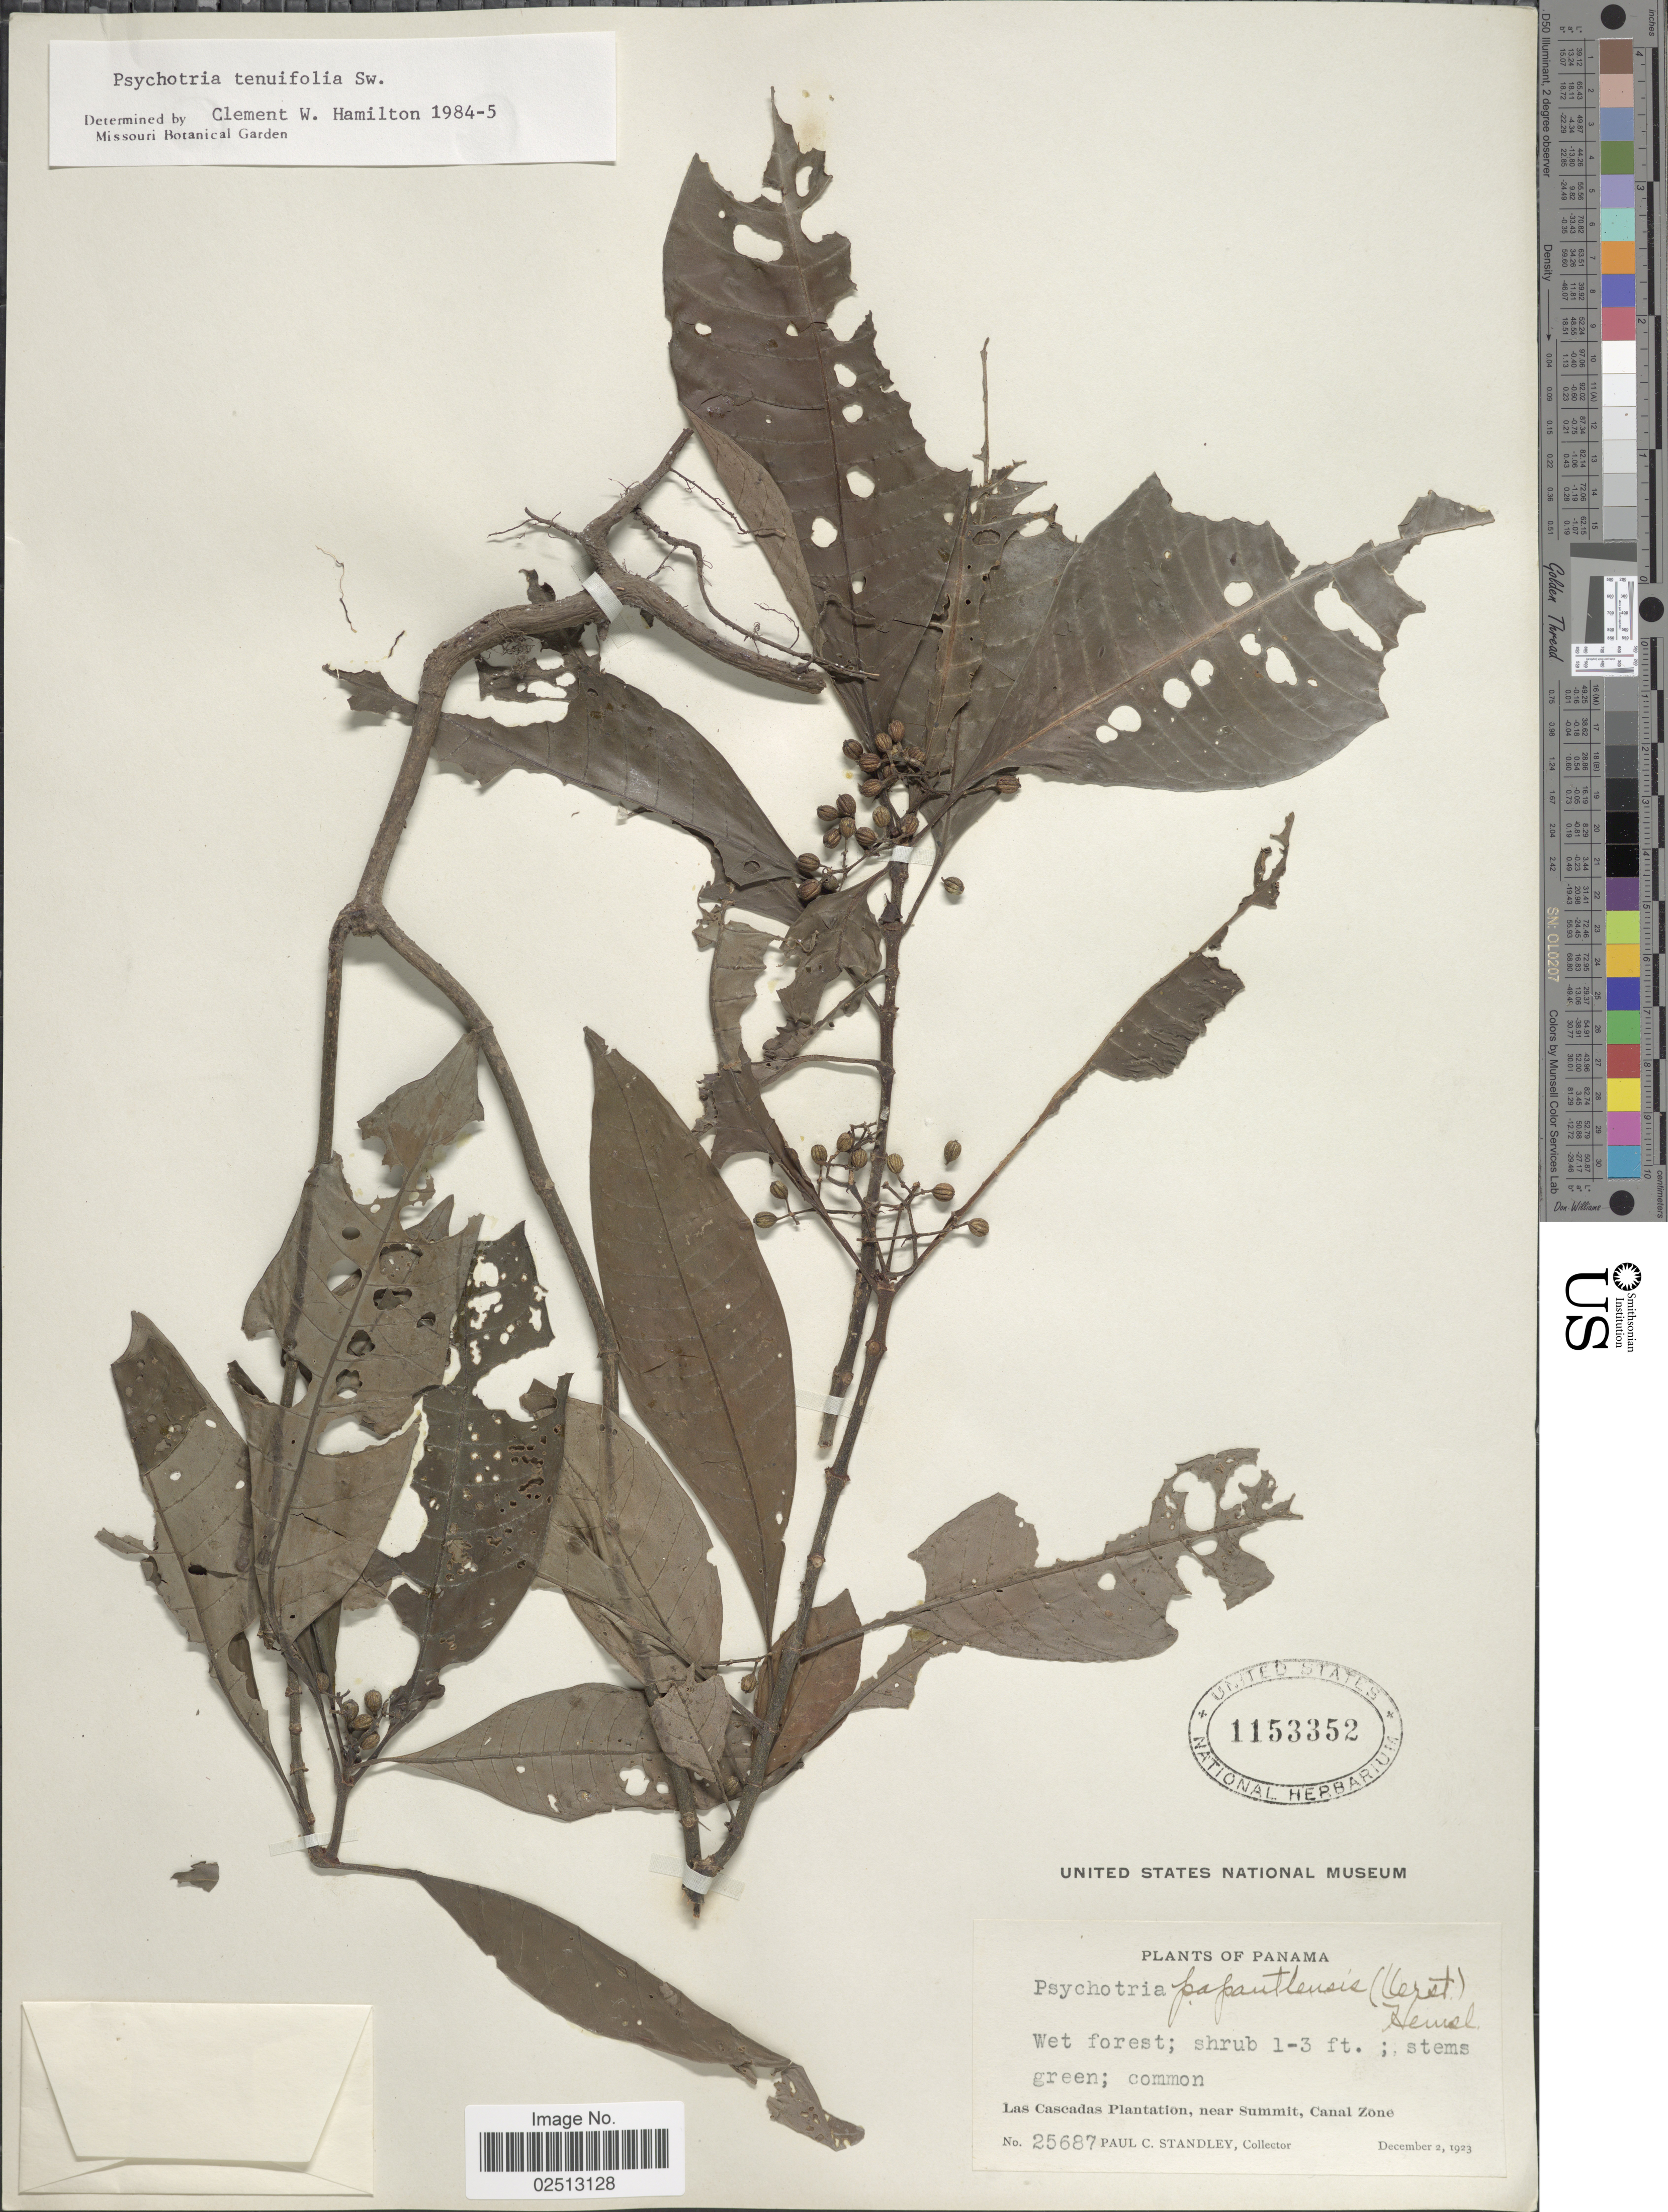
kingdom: Plantae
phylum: Tracheophyta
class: Magnoliopsida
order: Gentianales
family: Rubiaceae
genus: Psychotria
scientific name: Psychotria tenuifolia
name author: Sw.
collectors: P. C. Standley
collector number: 25687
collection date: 1923-12-02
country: Panama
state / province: Colón / Panamá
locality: Las Cascadas, Plantation, near summit, Canal Zone.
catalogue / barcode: US 1153352